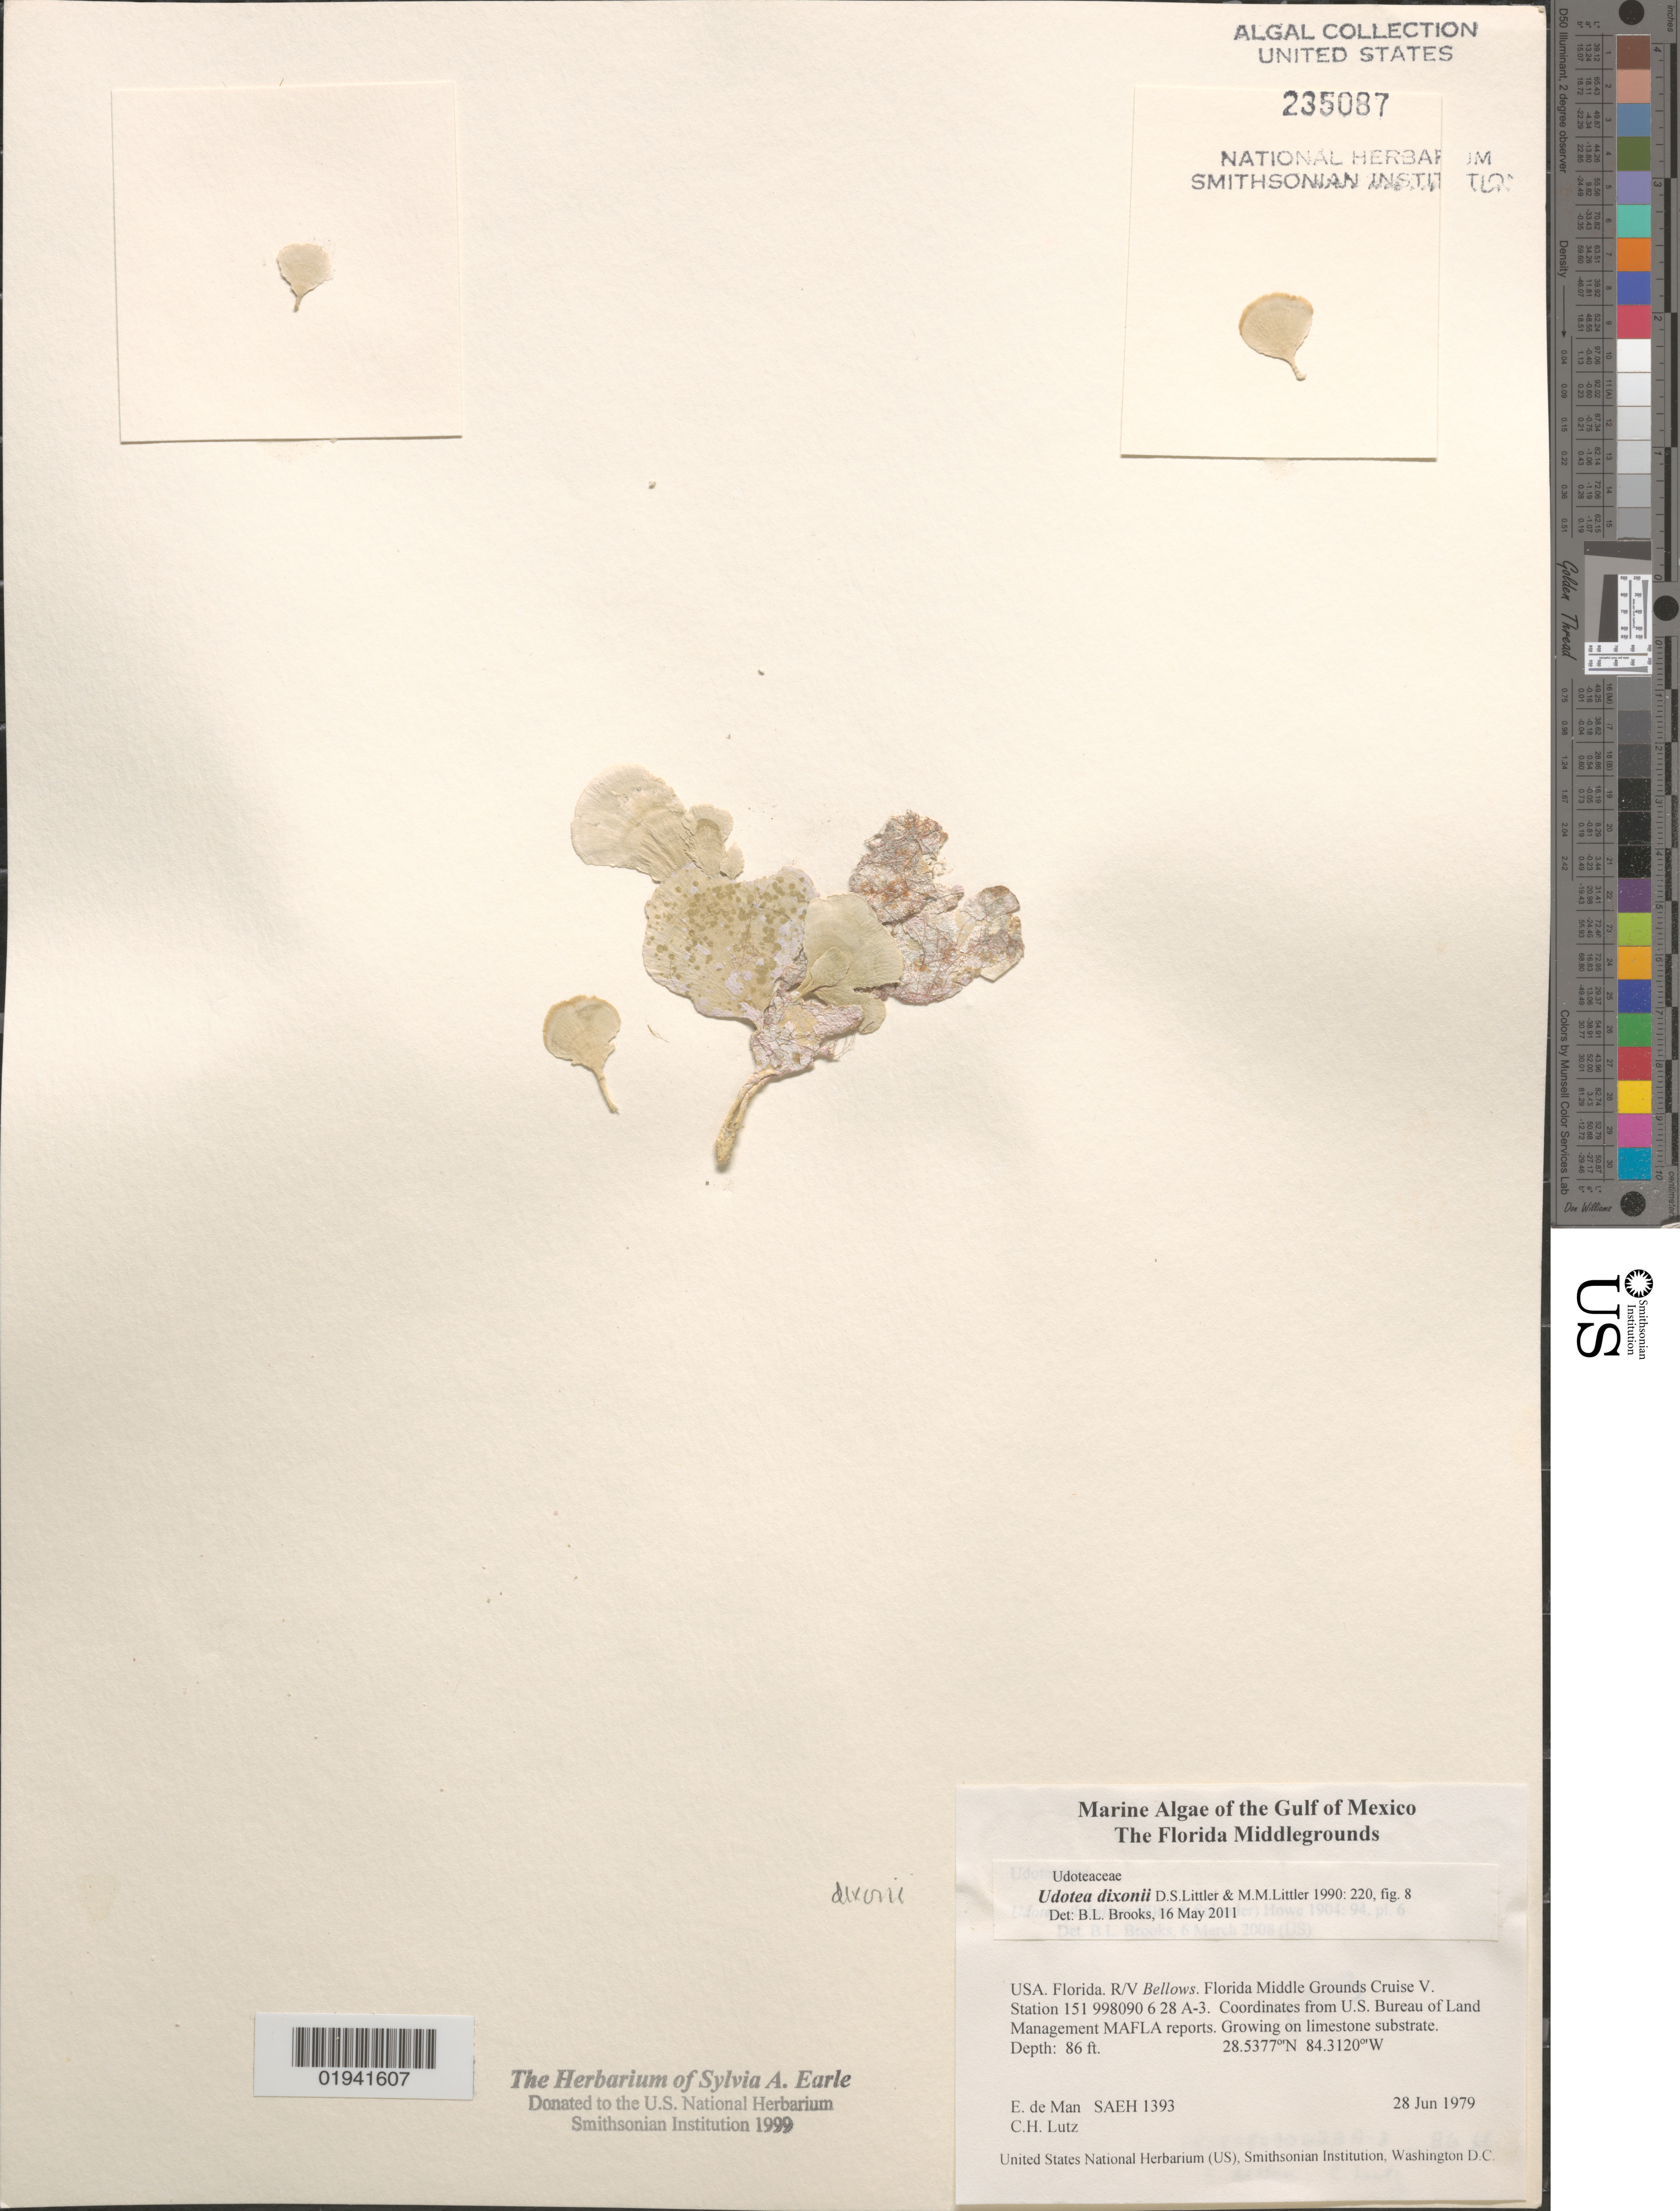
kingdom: Plantae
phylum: Chlorophyta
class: Ulvophyceae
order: Bryopsidales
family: Udoteaceae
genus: Udotea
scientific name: Udotea dixonii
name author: D.S. Littler & Littler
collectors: E. de Man & C. Lutz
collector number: SAEH1393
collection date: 1979-06-28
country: United States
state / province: Florida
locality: The Gulf of Mexico. The Florida Middlegrounds. R/V Bellows. Florida Middle Grounds Cruise V. Station 151 998090 6 28 A-3.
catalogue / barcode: US 235087